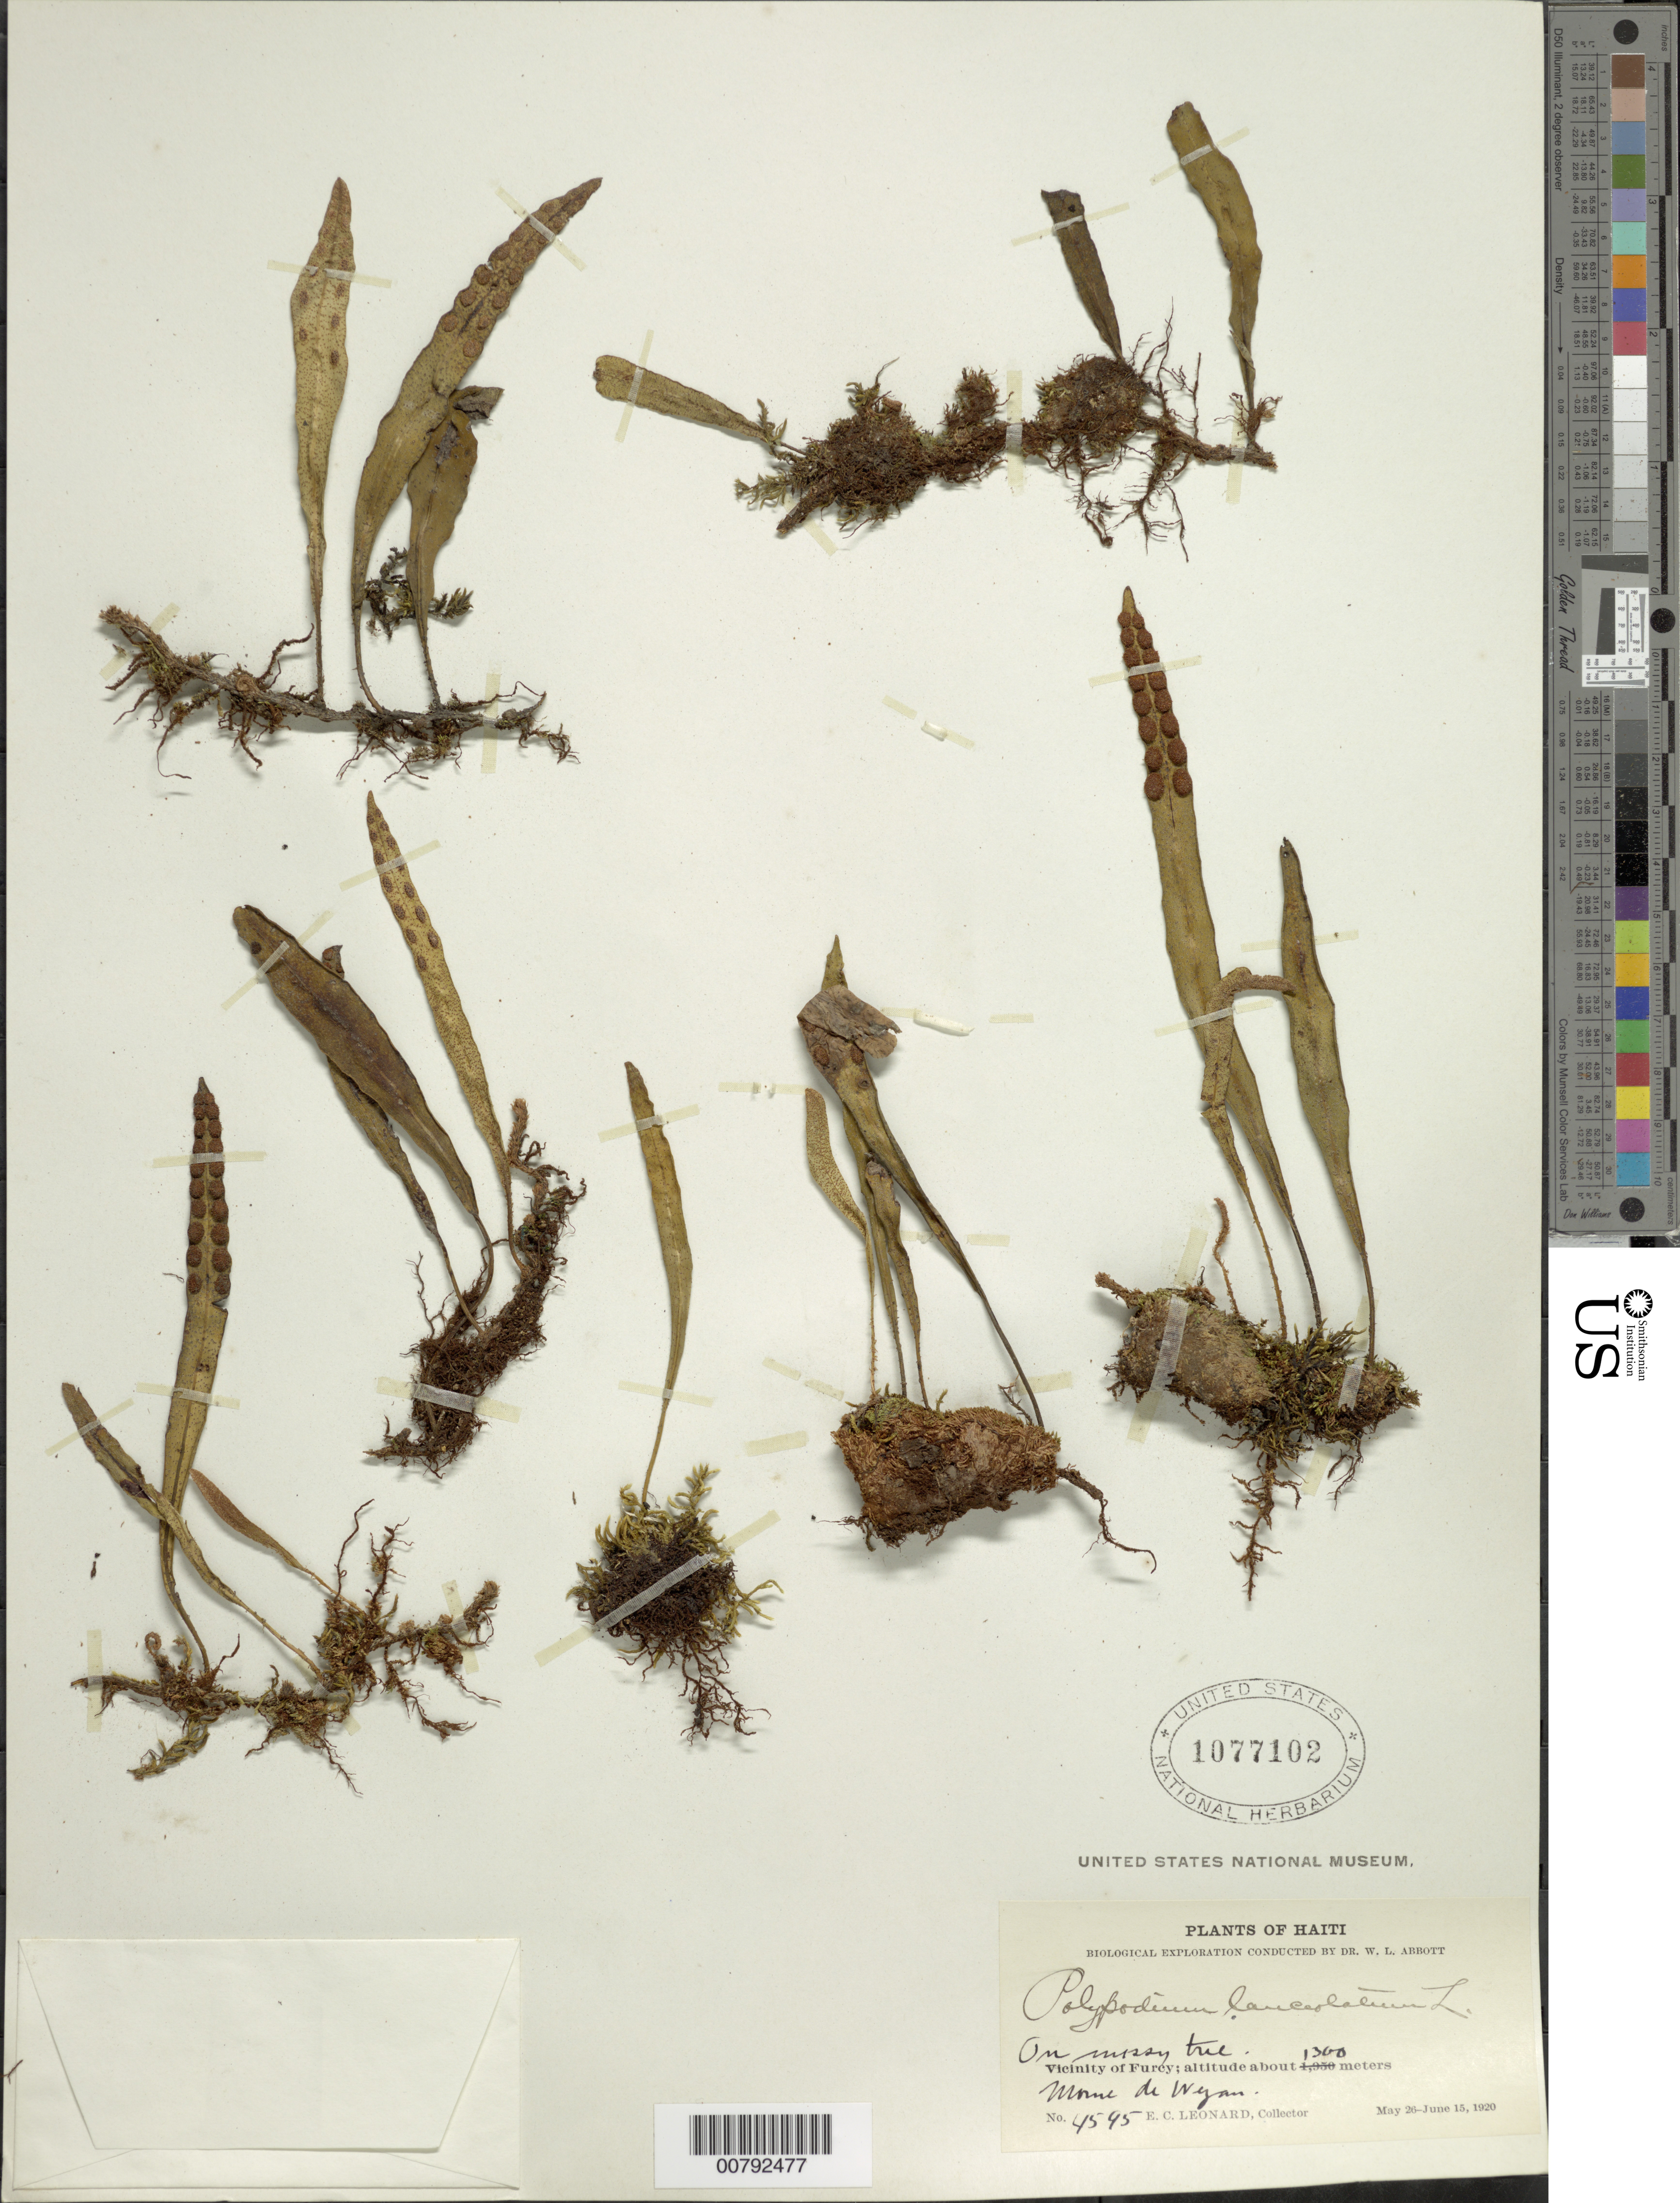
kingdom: Plantae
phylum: Tracheophyta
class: Polypodiopsida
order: Polypodiales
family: Polypodiaceae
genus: Pleopeltis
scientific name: Pleopeltis marginata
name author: A.R. Sm. & Tejero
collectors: E. C. Leonard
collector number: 4595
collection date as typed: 26 May 1920 15 Jun 1920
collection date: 1920-05-26/1920-06-15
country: Haiti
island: Hispaniola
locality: Furcy vicinity, Morne de Weyan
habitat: On mossy tree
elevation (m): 1300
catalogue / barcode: US 1077102